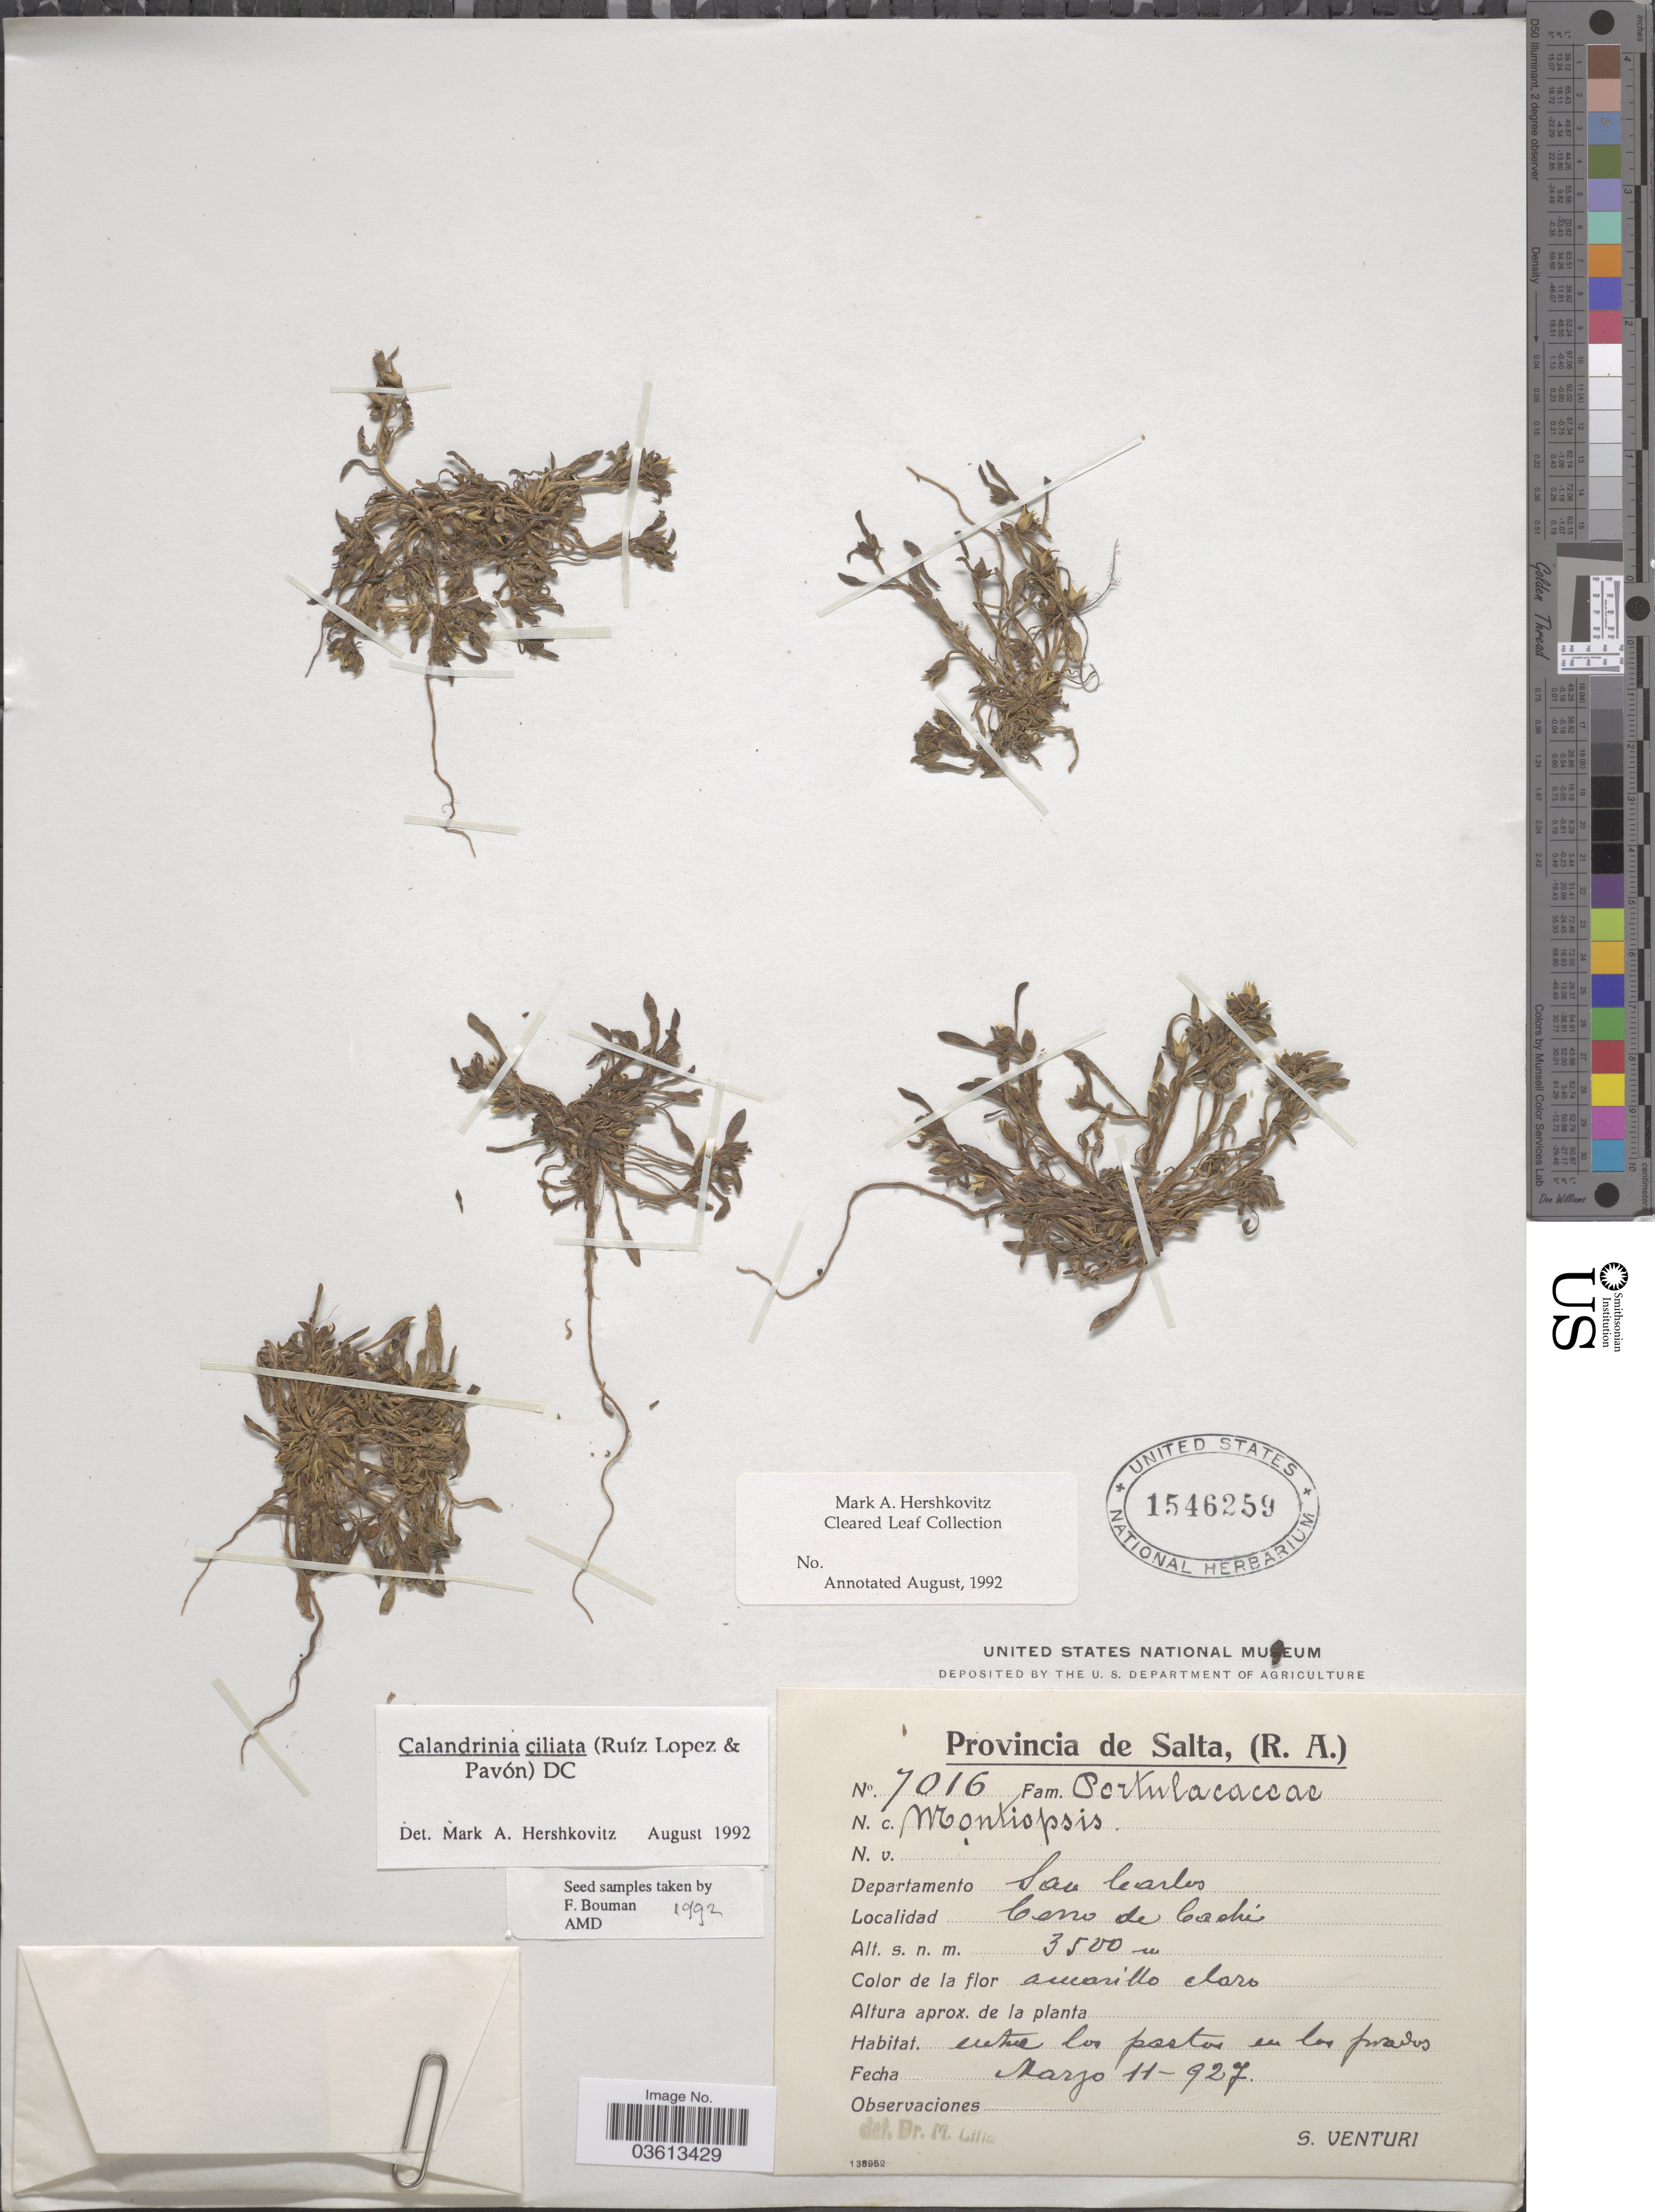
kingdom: Plantae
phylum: Tracheophyta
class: Magnoliopsida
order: Caryophyllales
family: Montiaceae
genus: Calandrinia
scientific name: Calandrinia ciliata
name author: (Ruiz & Pav.) DC.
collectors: S. Venturi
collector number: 7016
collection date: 1927-03-11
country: Argentina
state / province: Salta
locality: Departamento San Carlos. Cerro de Cachi.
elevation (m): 3500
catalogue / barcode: US 1546259